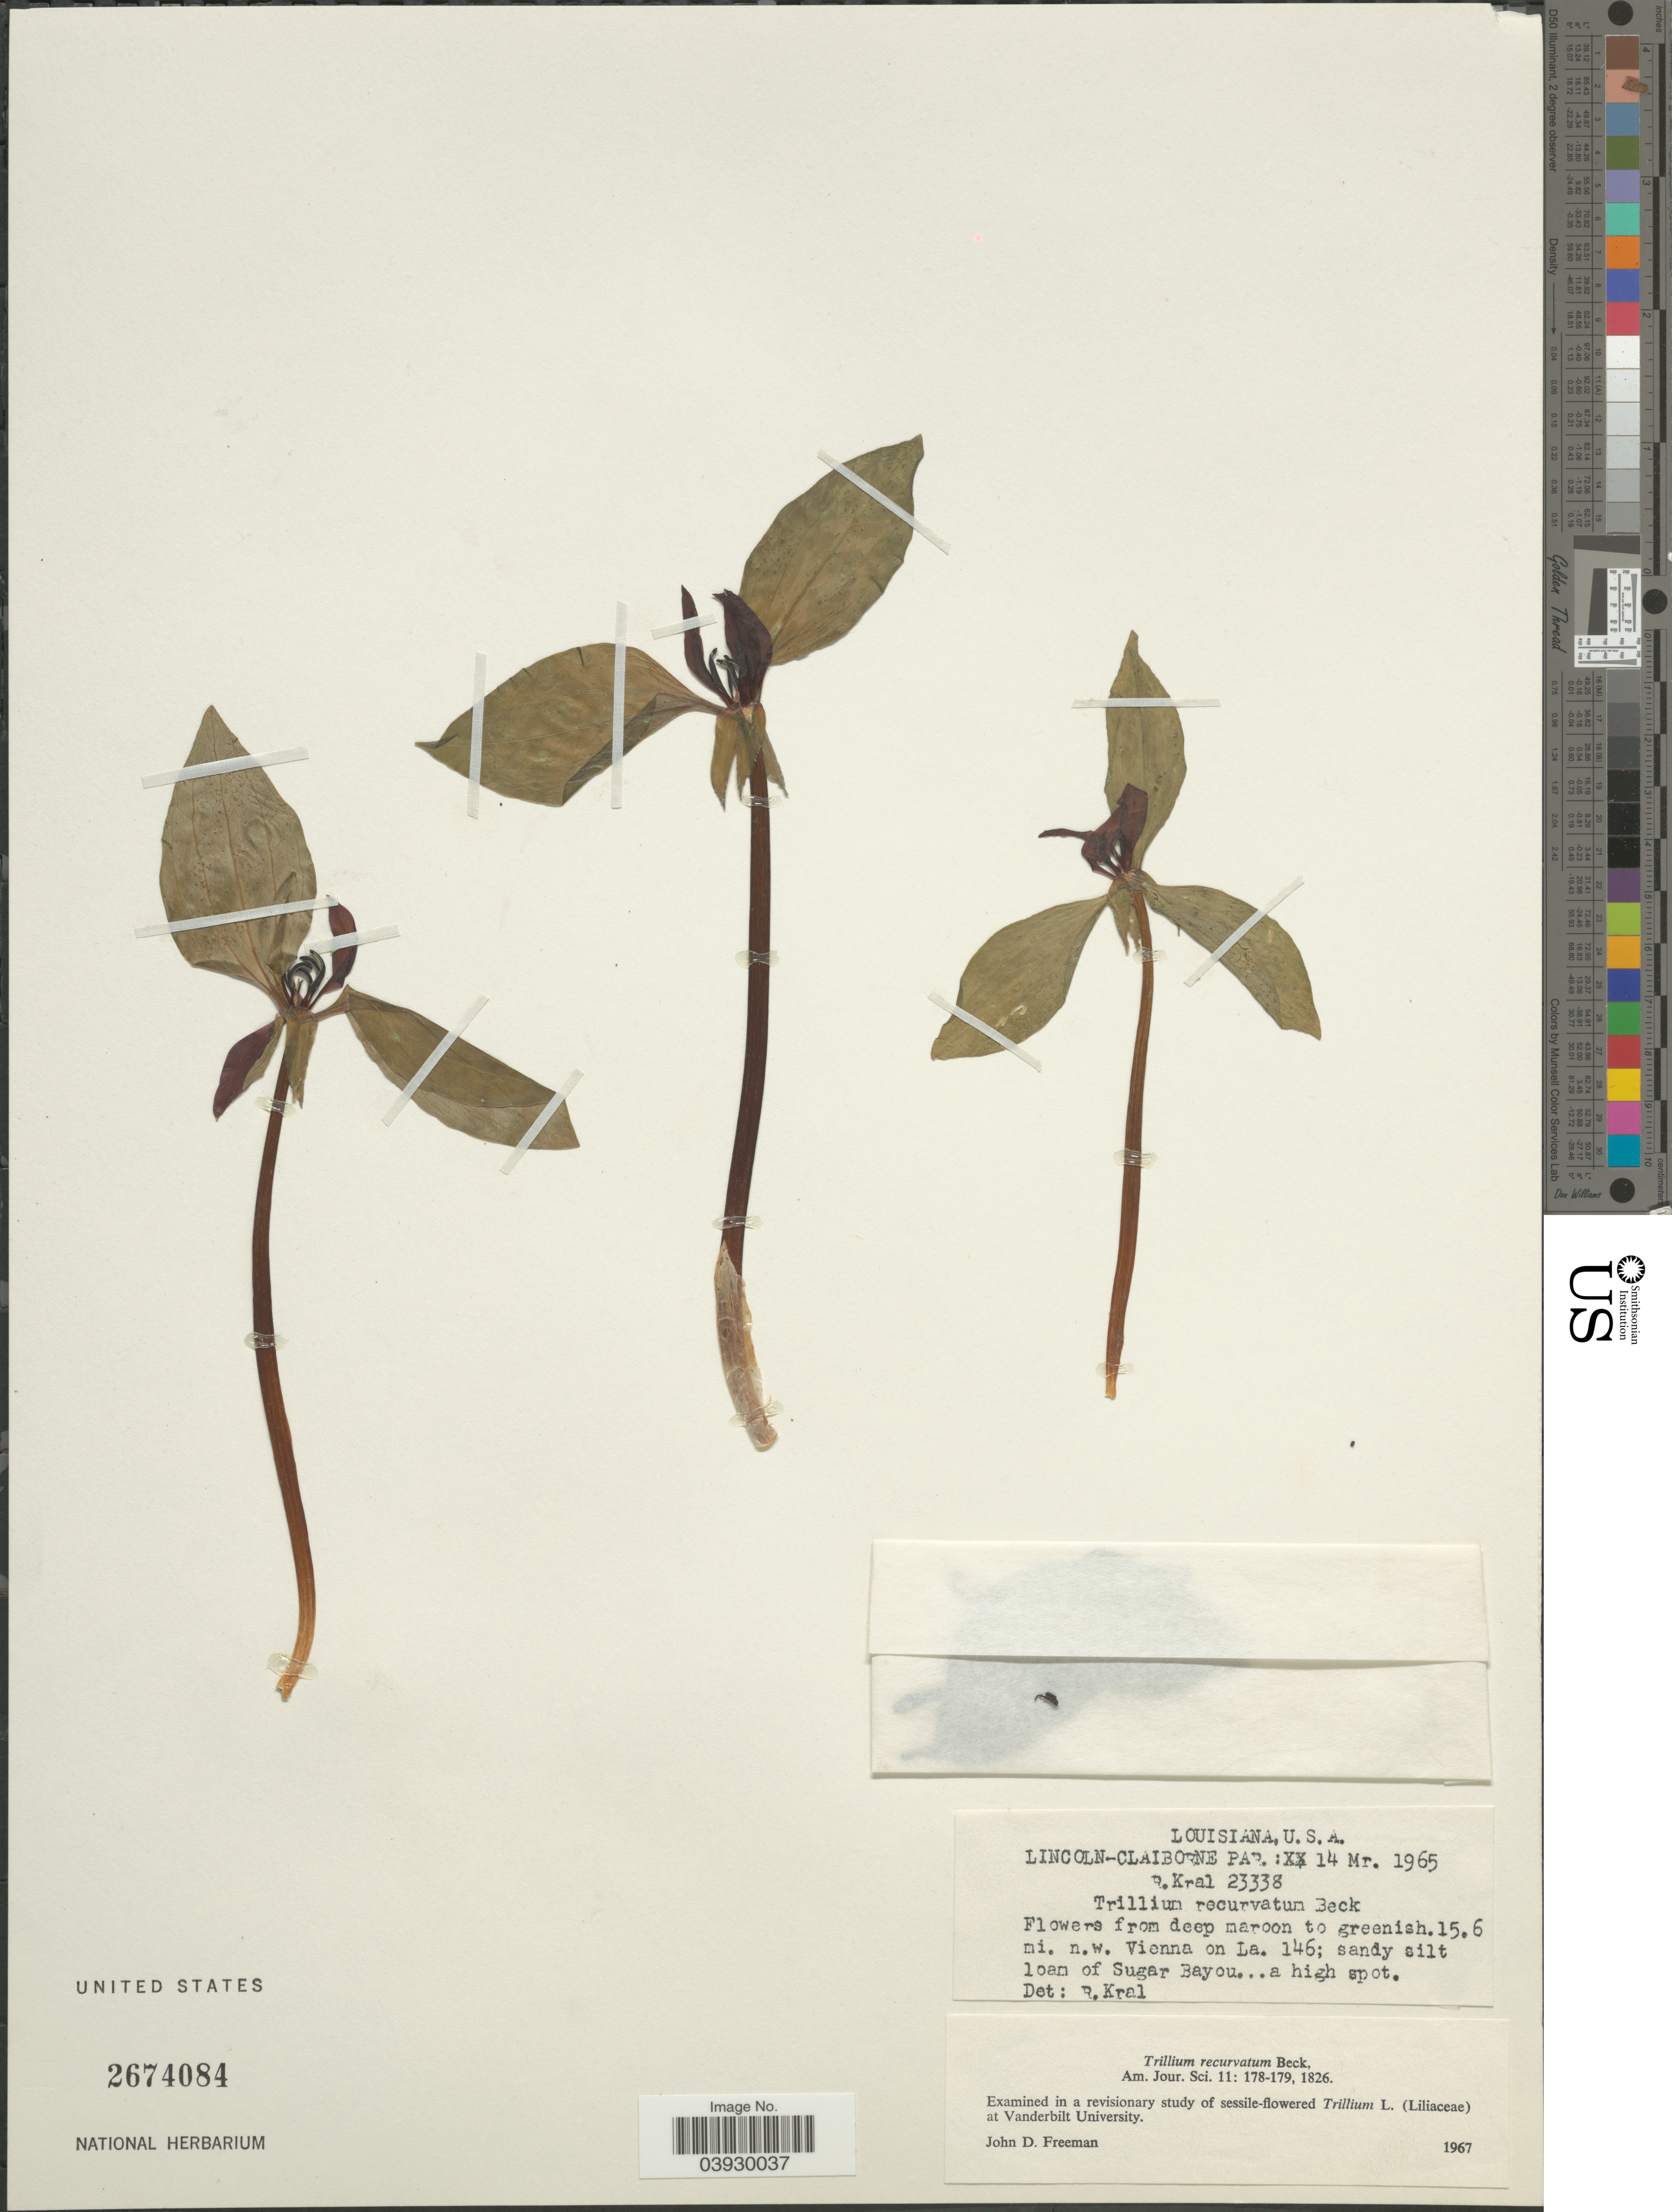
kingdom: Plantae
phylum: Tracheophyta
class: Liliopsida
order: Liliales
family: Melanthiaceae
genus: Trillium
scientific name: Trillium recurvatum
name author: L.C. Beck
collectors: R. Kral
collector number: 23338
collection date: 1965-03-14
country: United States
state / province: Louisiana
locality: Lincoln-Claiborne Par. 15.6 mi. n.w. Vienna on La. 146; sandy silt loam of Sugar Bayou.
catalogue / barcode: US 2674084